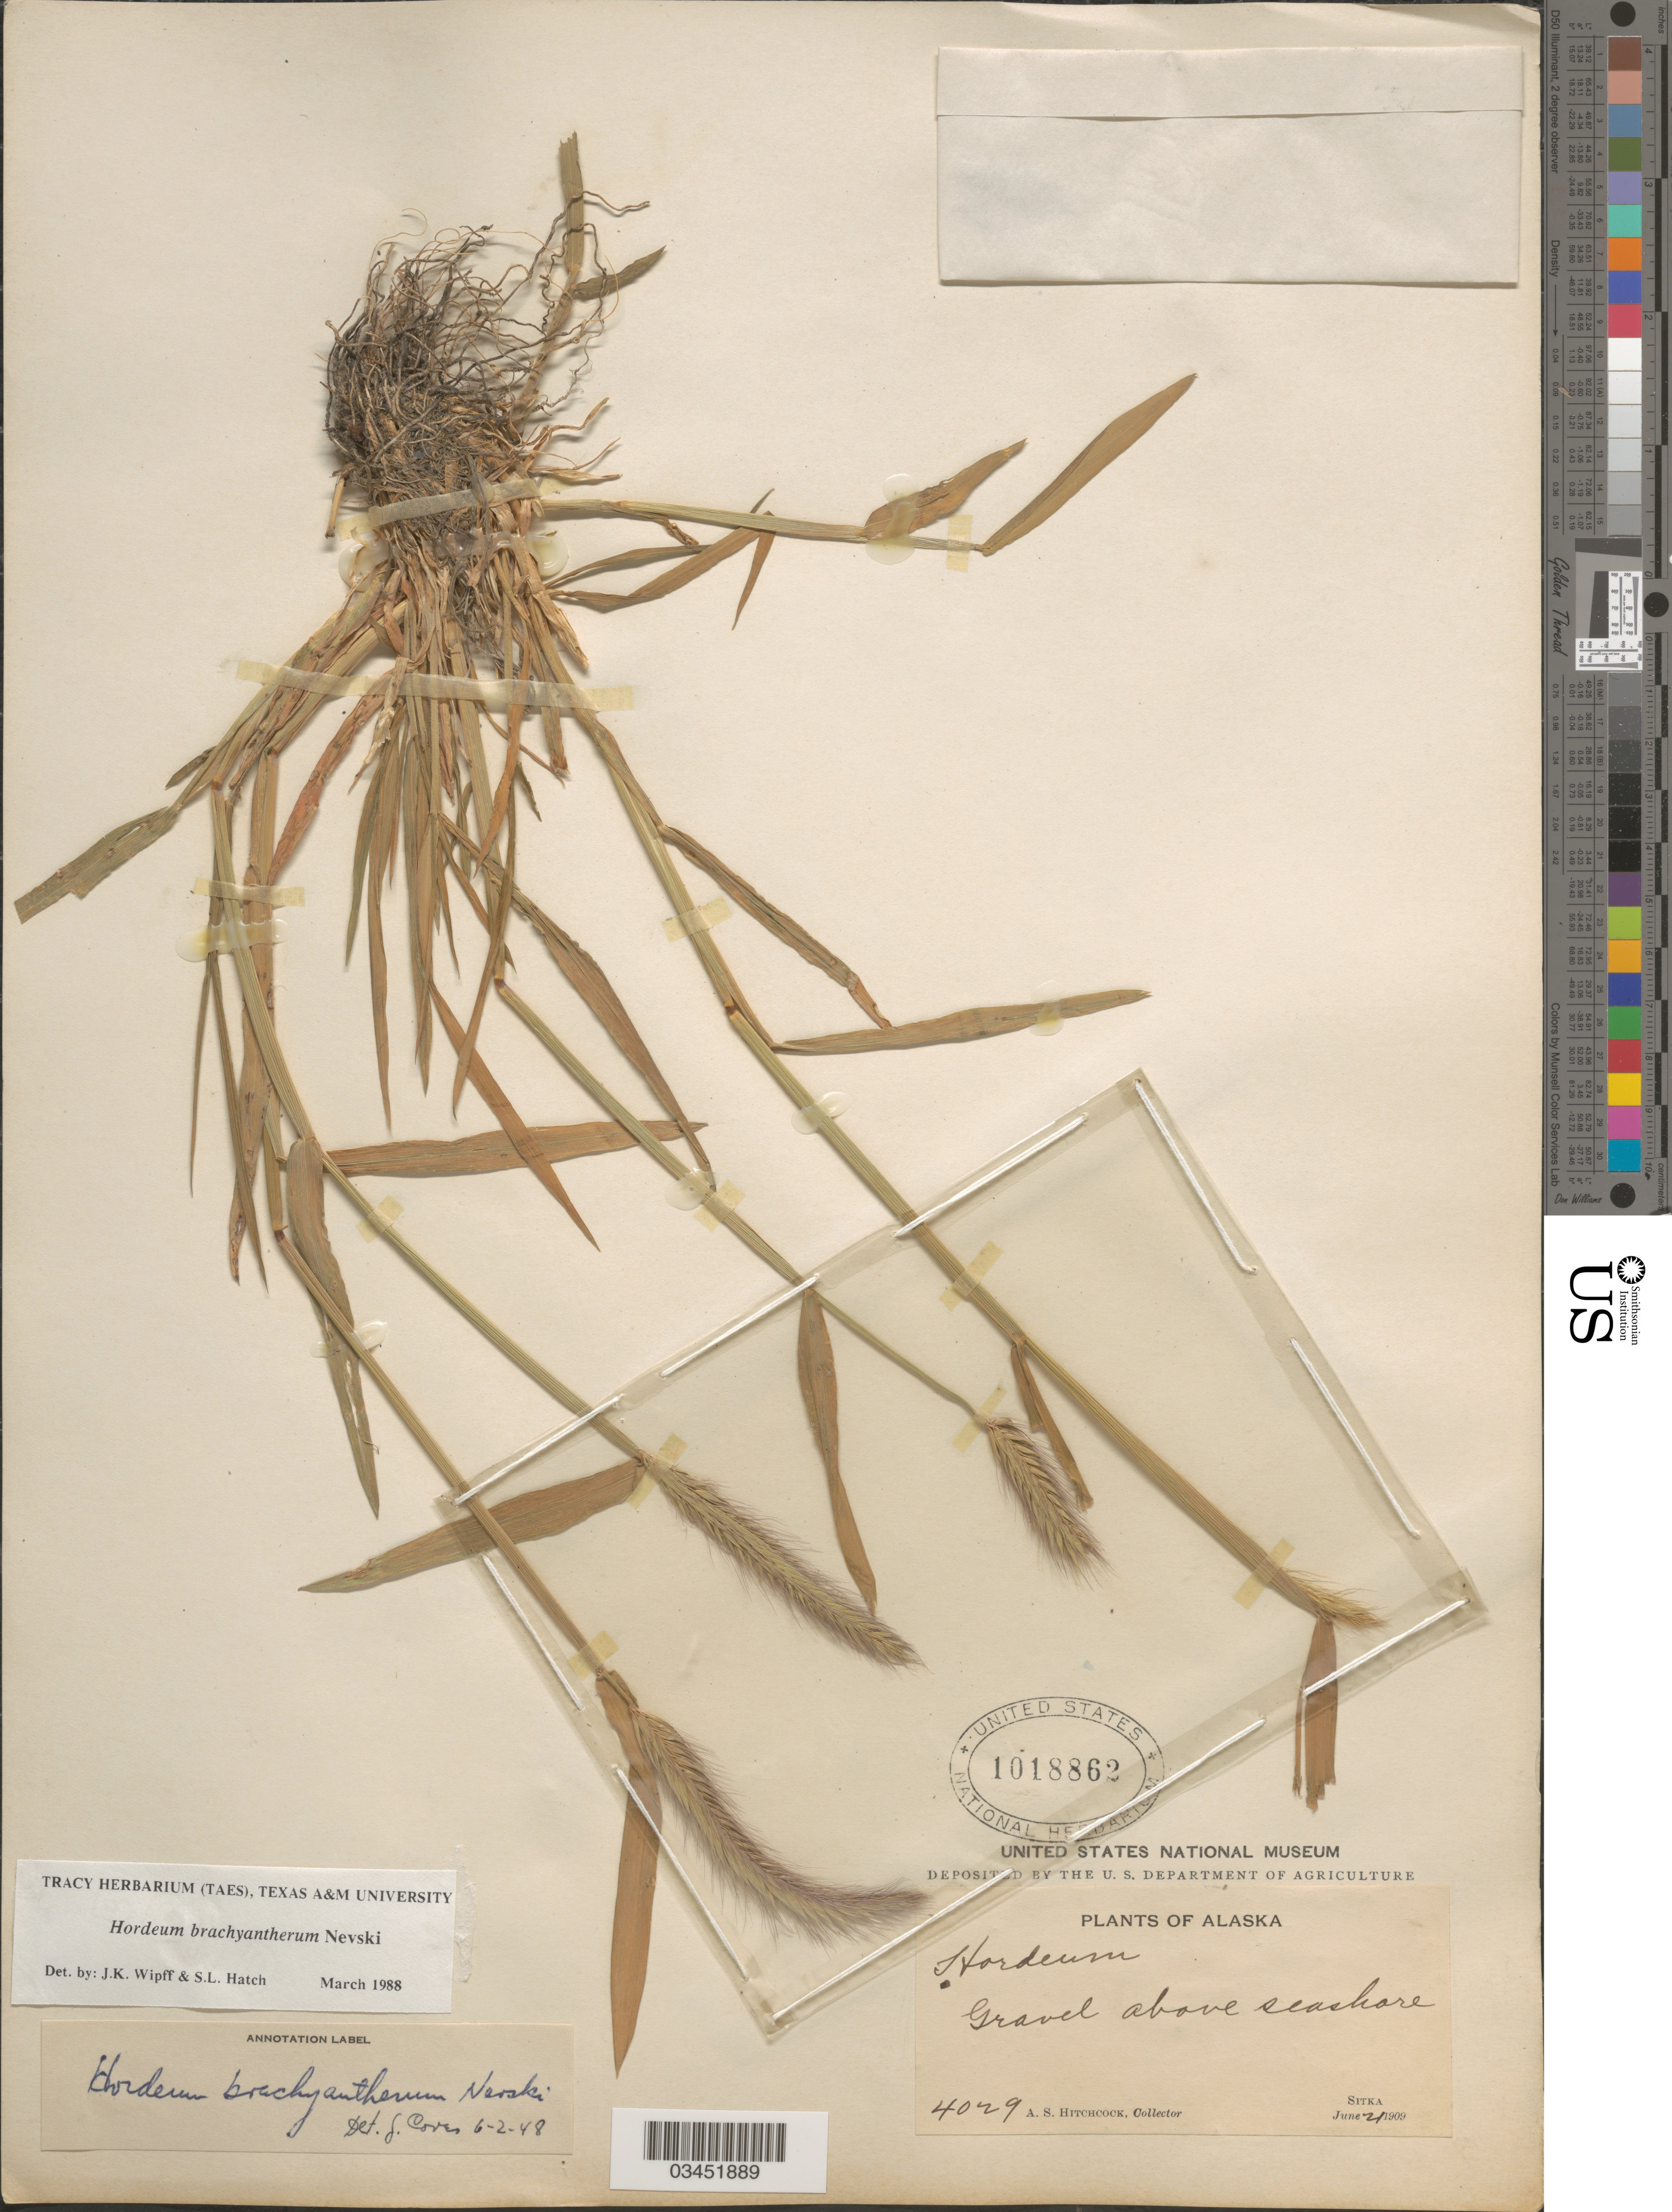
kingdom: Plantae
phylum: Tracheophyta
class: Liliopsida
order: Poales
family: Poaceae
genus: Hordeum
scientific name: Hordeum brachyantherum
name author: Nevski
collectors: A. S. Hitchcock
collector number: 4029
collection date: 1909-06-21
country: United States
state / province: Alaska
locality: Gravel above seashore. Sitka.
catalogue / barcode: US 1018862